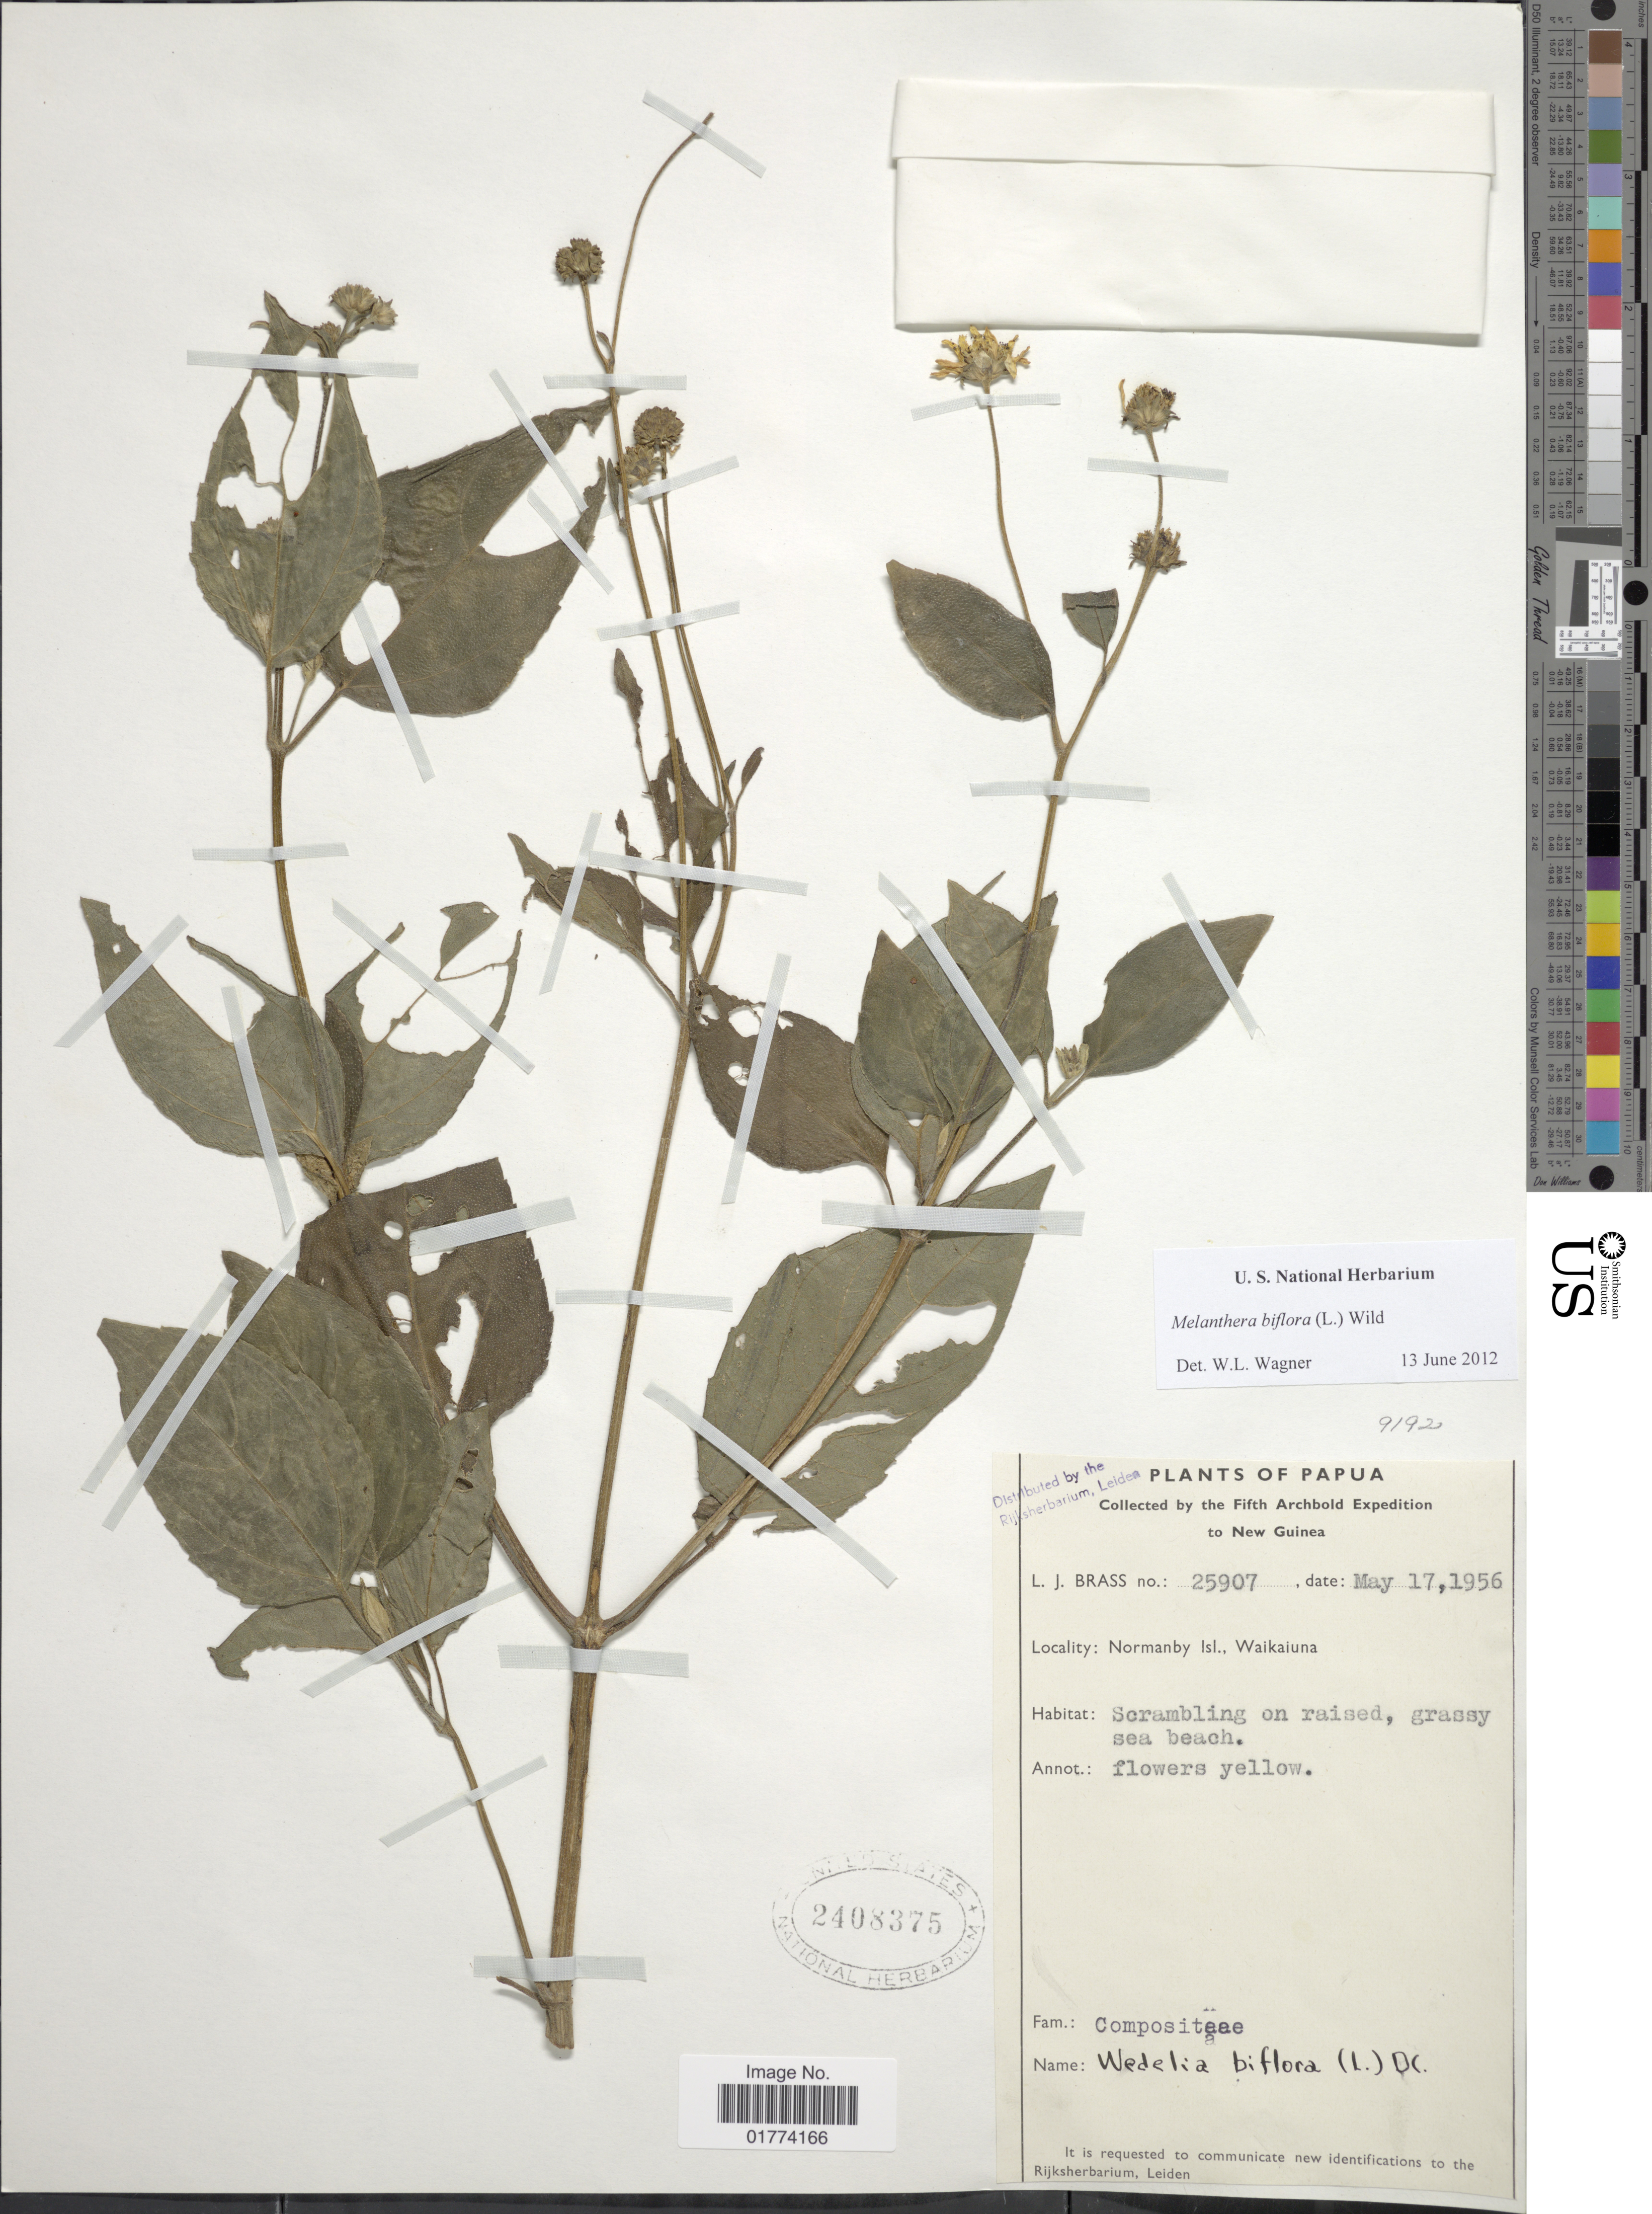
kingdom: Plantae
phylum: Tracheophyta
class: Magnoliopsida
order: Asterales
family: Asteraceae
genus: Wollastonia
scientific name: Wollastonia biflora var. biflora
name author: (L.) DC.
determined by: Wagner, W. L., (BOT), Smithsonian Institution - National Museum of Natural History (UNITED STATES)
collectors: L. J. Brass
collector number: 25907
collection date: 1956-05-17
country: Papua New Guinea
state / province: Milne Bay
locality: Normanby Isl., Waikaiuna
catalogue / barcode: US 2408375